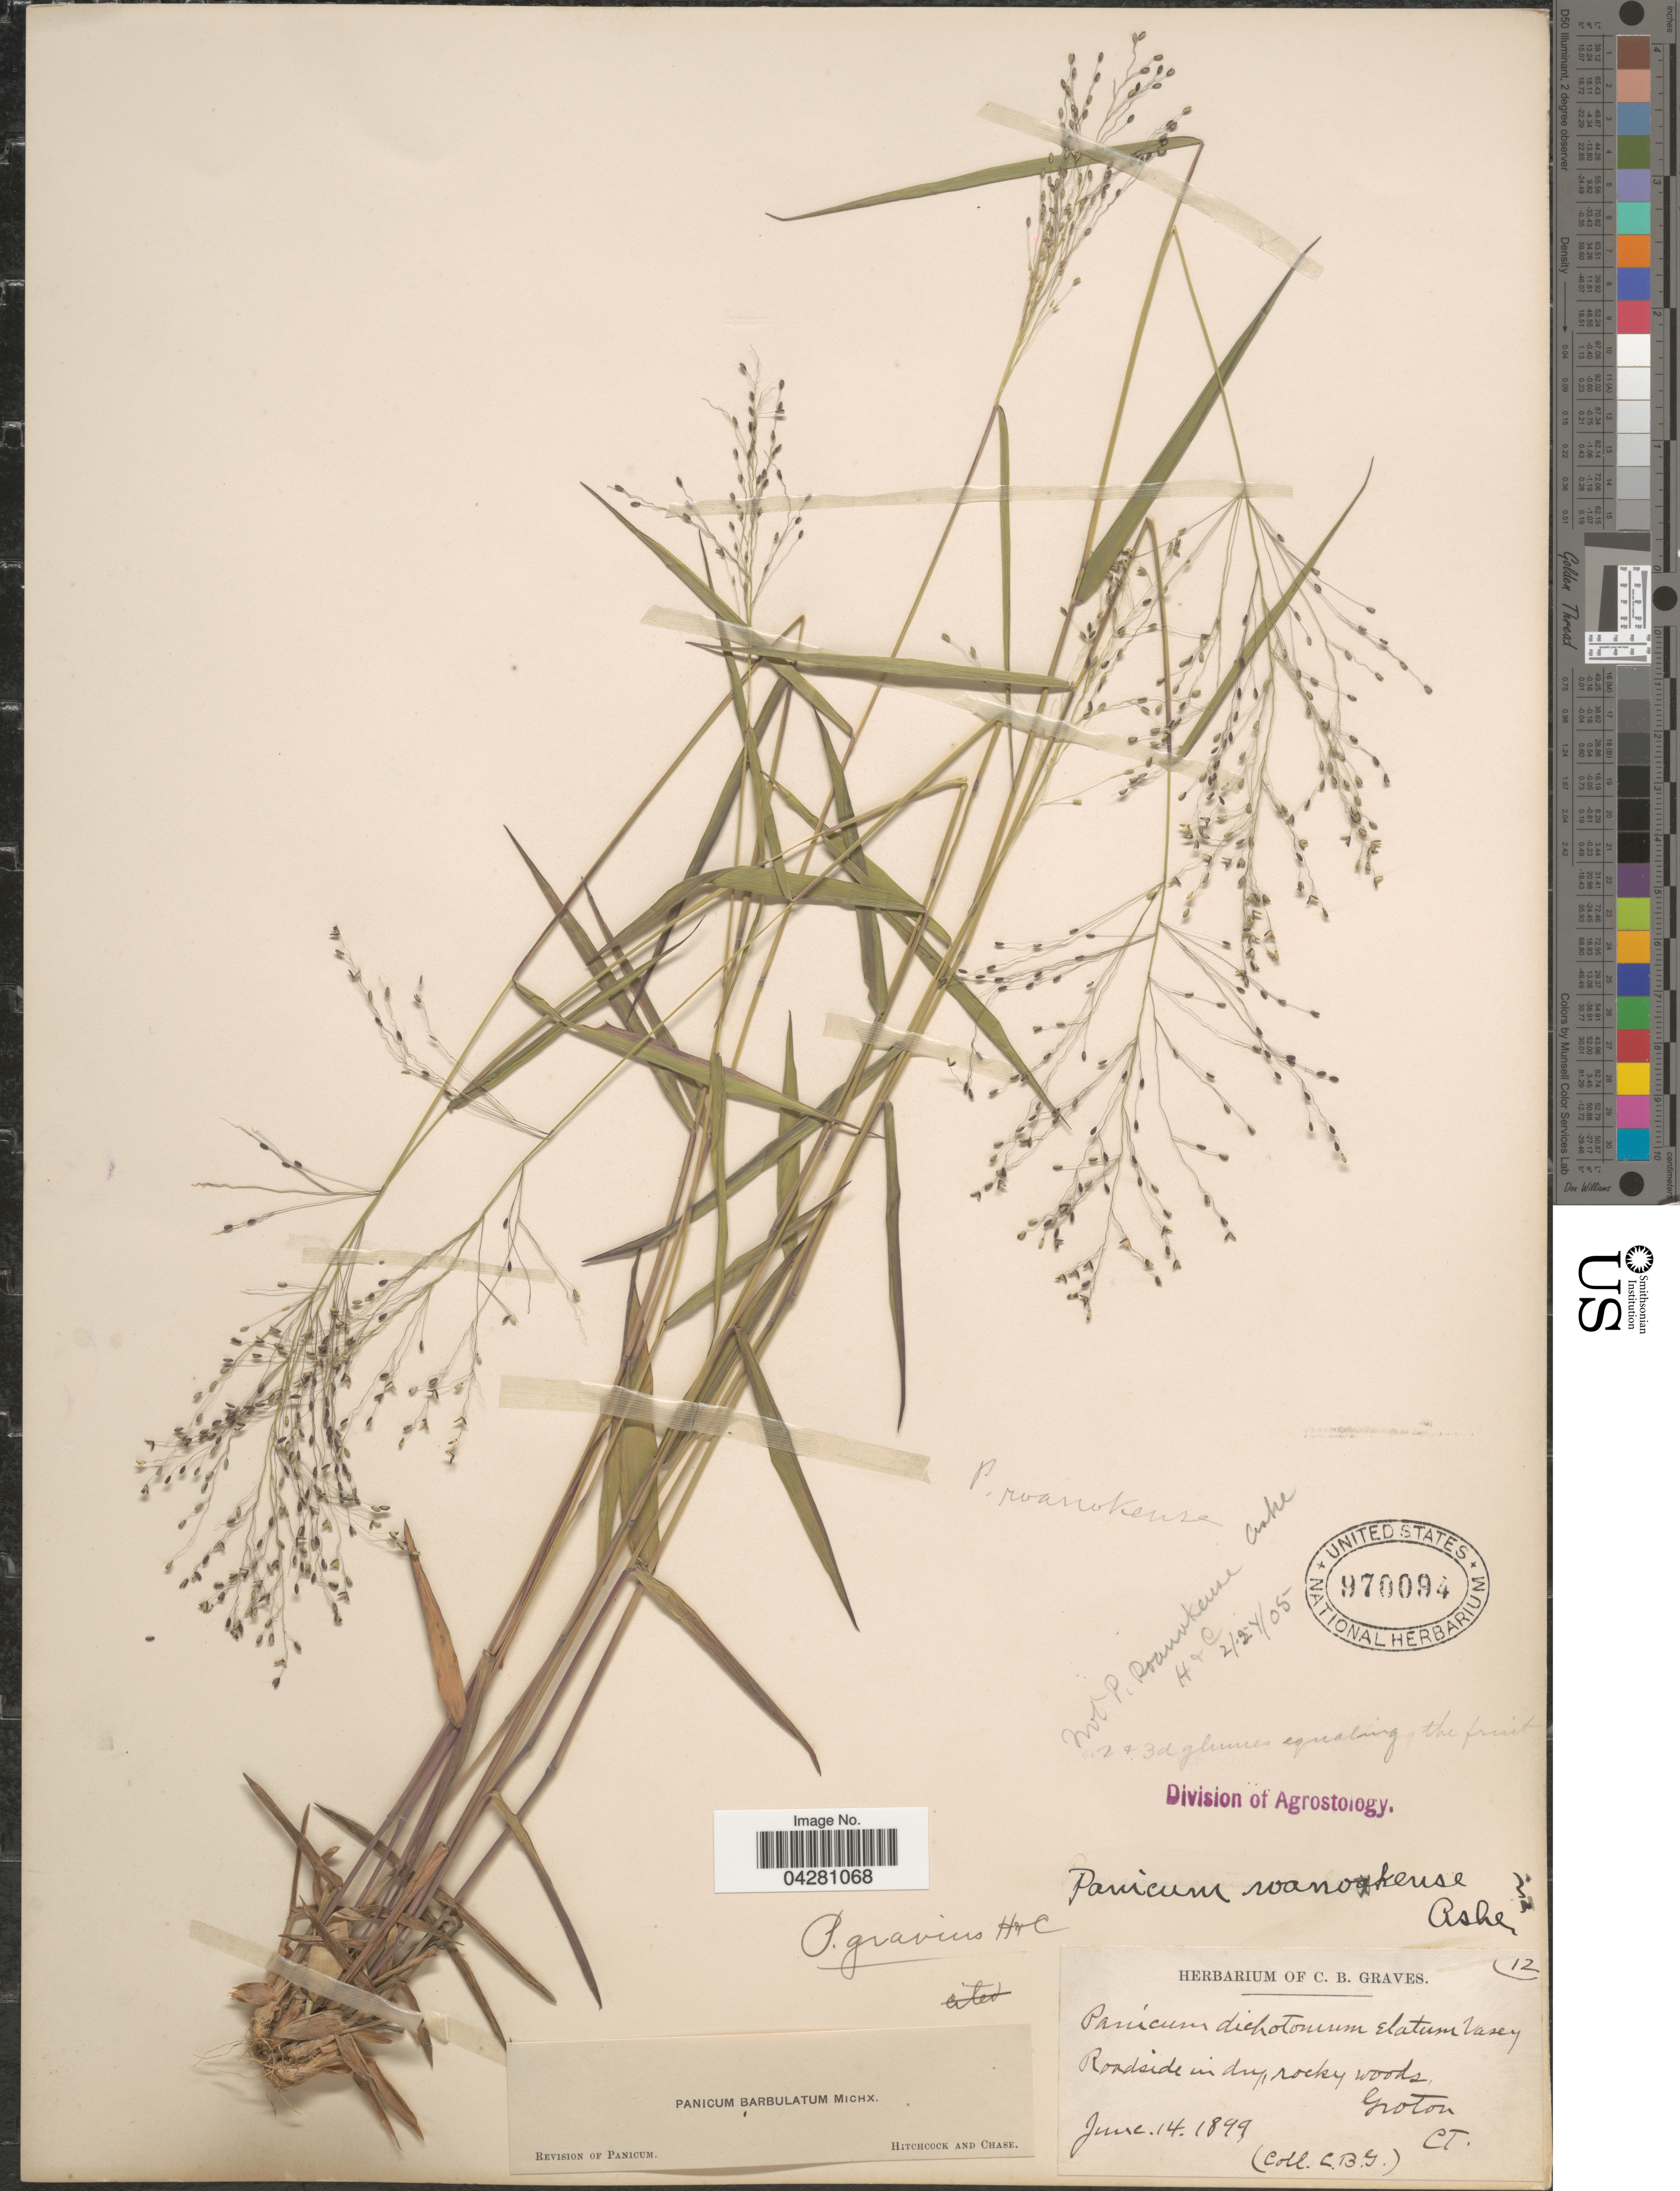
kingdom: Plantae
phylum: Tracheophyta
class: Liliopsida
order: Poales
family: Poaceae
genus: Dichanthelium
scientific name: Dichanthelium dichotomum var. dichotomum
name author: (L.) Gould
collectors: C. Graves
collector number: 12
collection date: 1899-06-14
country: United States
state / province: Connecticut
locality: Roadside in dry, rocky woods, Groton.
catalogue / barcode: US 970094